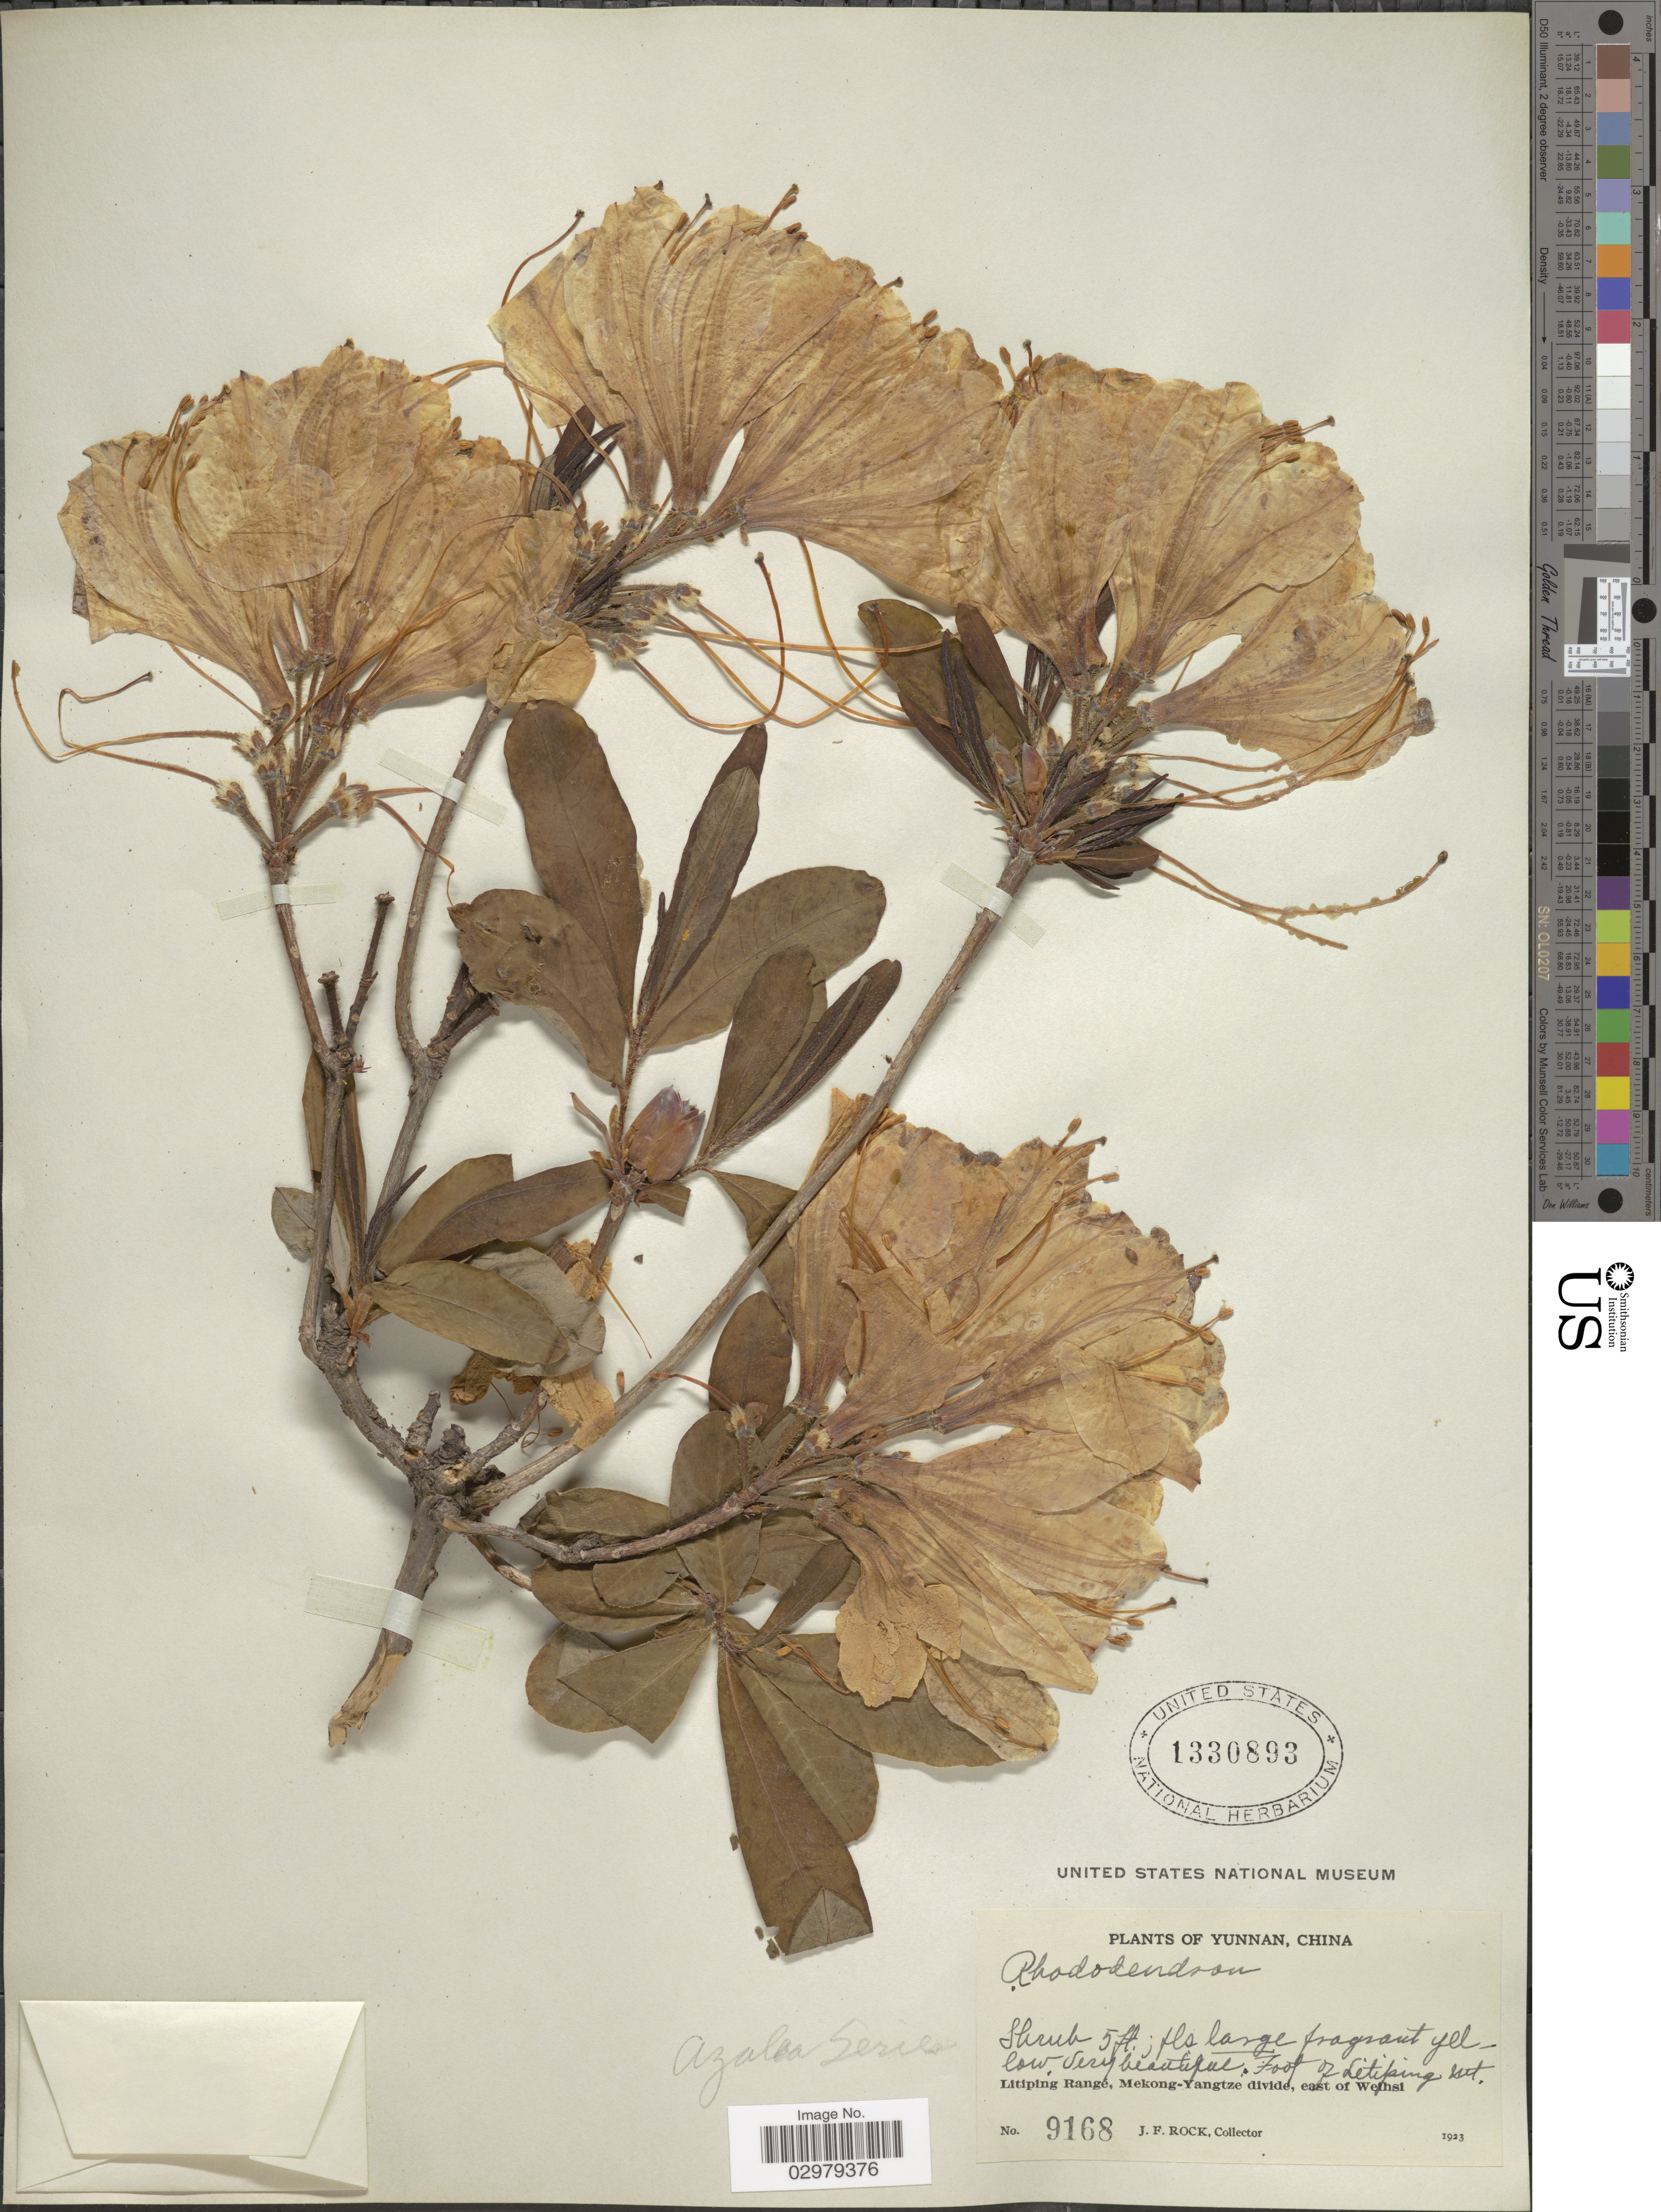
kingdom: Plantae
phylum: Tracheophyta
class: Magnoliopsida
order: Ericales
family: Ericaceae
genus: Rhododendron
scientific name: Rhododendron sp.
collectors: J. Rock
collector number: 9168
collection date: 1923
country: China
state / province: Yunnan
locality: Foot of Litiping Mt. Litiping Range, Mekong-Yangtze divide, east of Weihsi.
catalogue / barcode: US 1330893